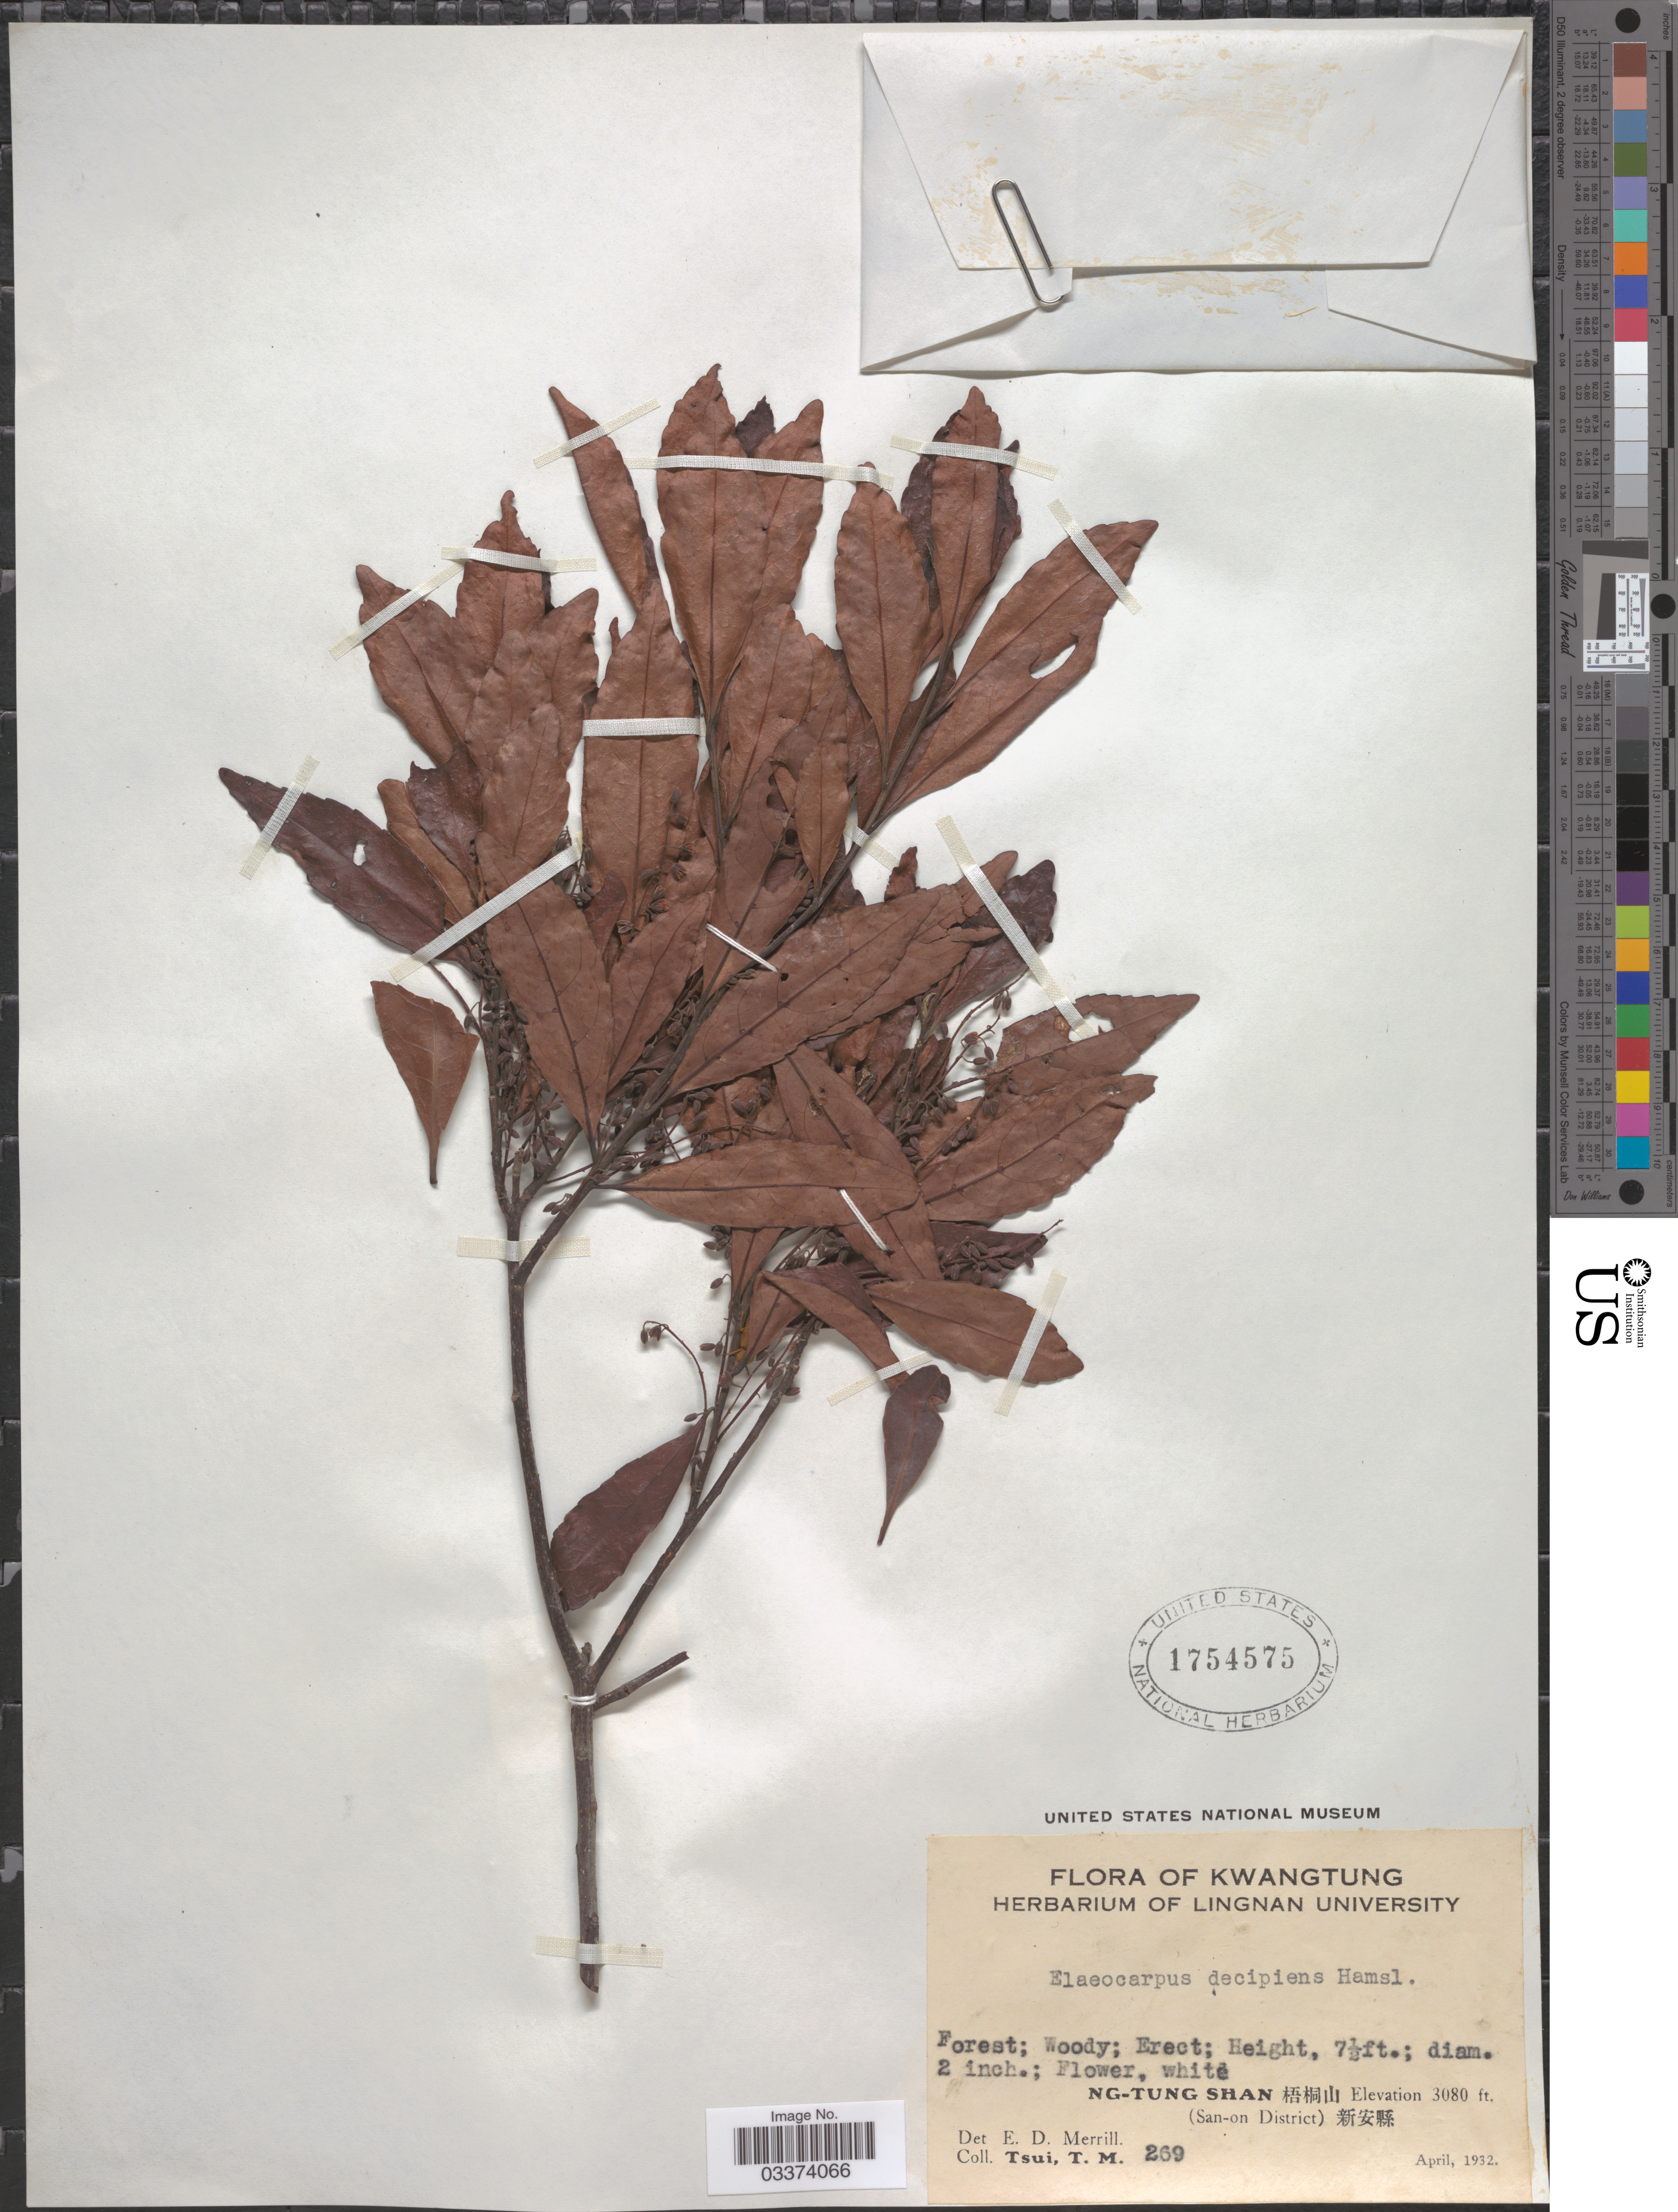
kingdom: Plantae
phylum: Tracheophyta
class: Magnoliopsida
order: Oxalidales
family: Elaeocarpaceae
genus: Elaeocarpus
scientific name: Elaeocarpus decipiens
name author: F.B. Forbes & Hemsl.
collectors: T. Tsui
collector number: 269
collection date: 1932-04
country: China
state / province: Guangdong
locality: Kwatung.Ng-Tung Shan (San-on District) .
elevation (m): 939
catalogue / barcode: US 1754575